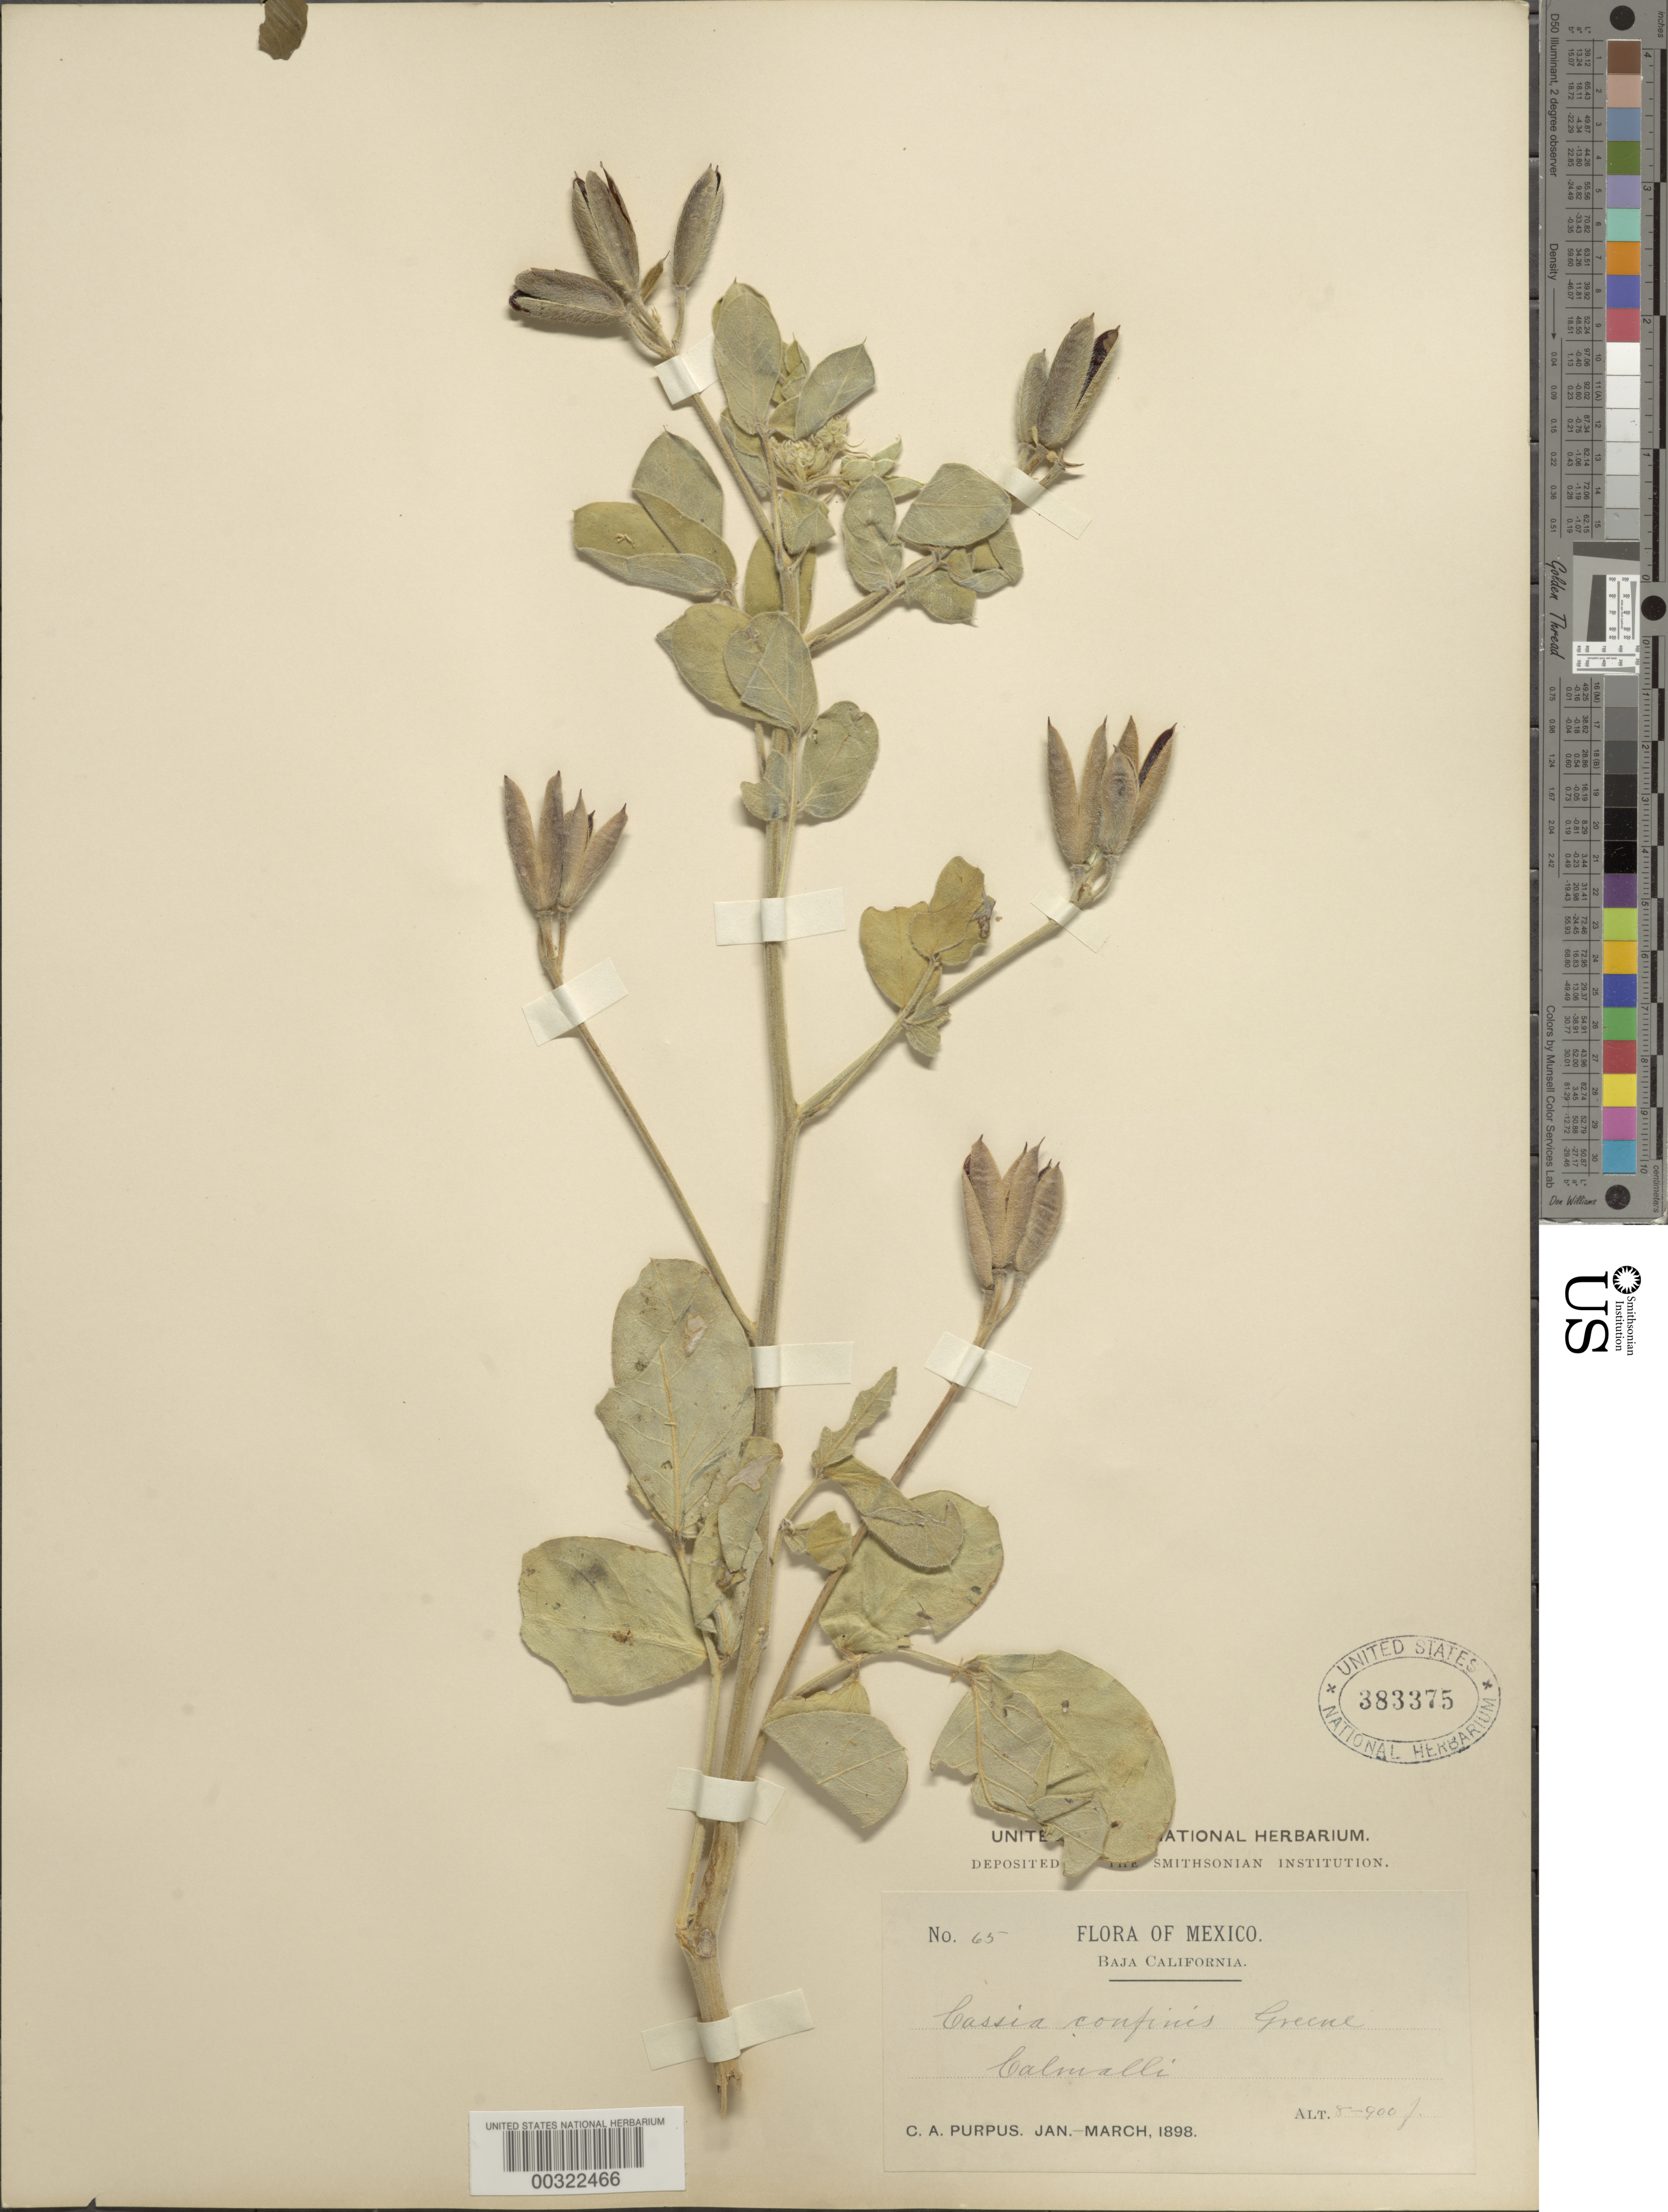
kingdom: Plantae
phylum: Tracheophyta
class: Magnoliopsida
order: Fabales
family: Fabaceae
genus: Senna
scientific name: Senna confinis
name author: (Greene) H.S. Irwin & Barneby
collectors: C. A. Purpus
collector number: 65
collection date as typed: Jan 1898 to -- Mar 1898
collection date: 1898-01/1898-03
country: Mexico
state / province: Baja California Norte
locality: Calmalli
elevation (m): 2438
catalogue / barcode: US 383375